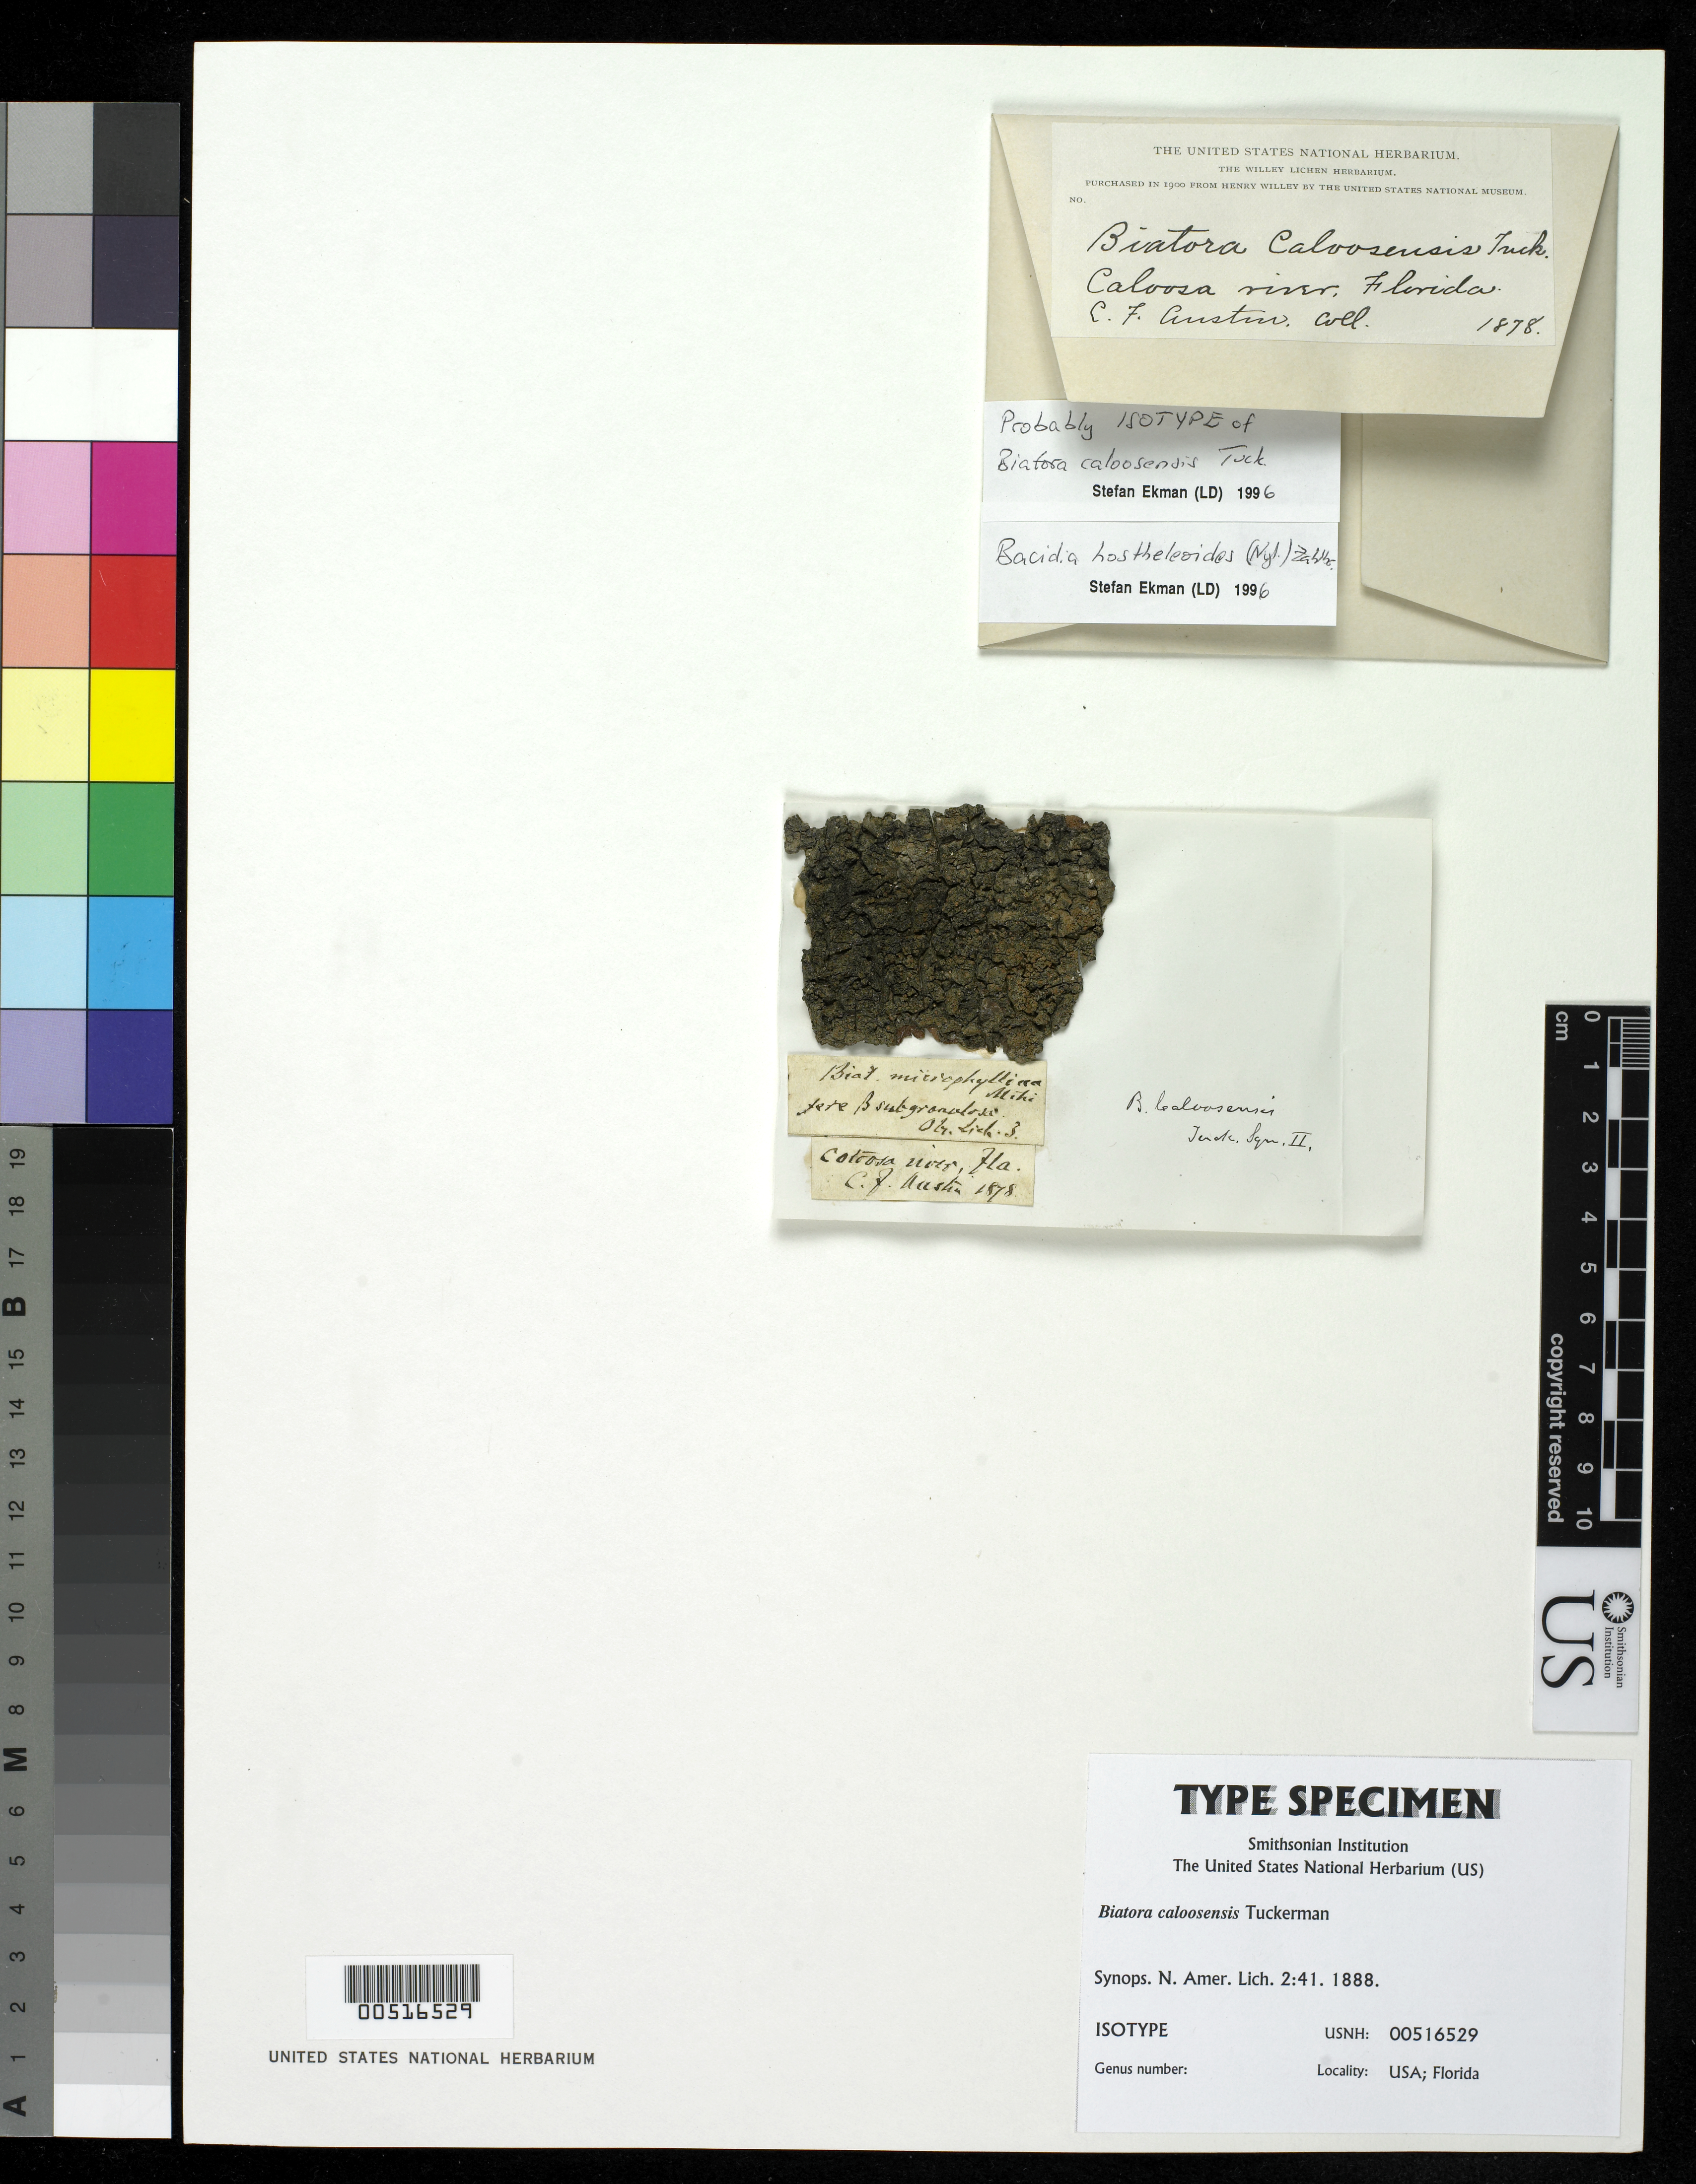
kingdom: Fungi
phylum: Ascomycota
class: Lecanoromycetes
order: Lecanorales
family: Ramalinaceae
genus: Biatora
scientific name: Biatora caloosensis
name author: Tuck.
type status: Isotype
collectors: C. F. Austin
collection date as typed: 1878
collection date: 1878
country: United States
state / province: Florida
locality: Caloosa River.